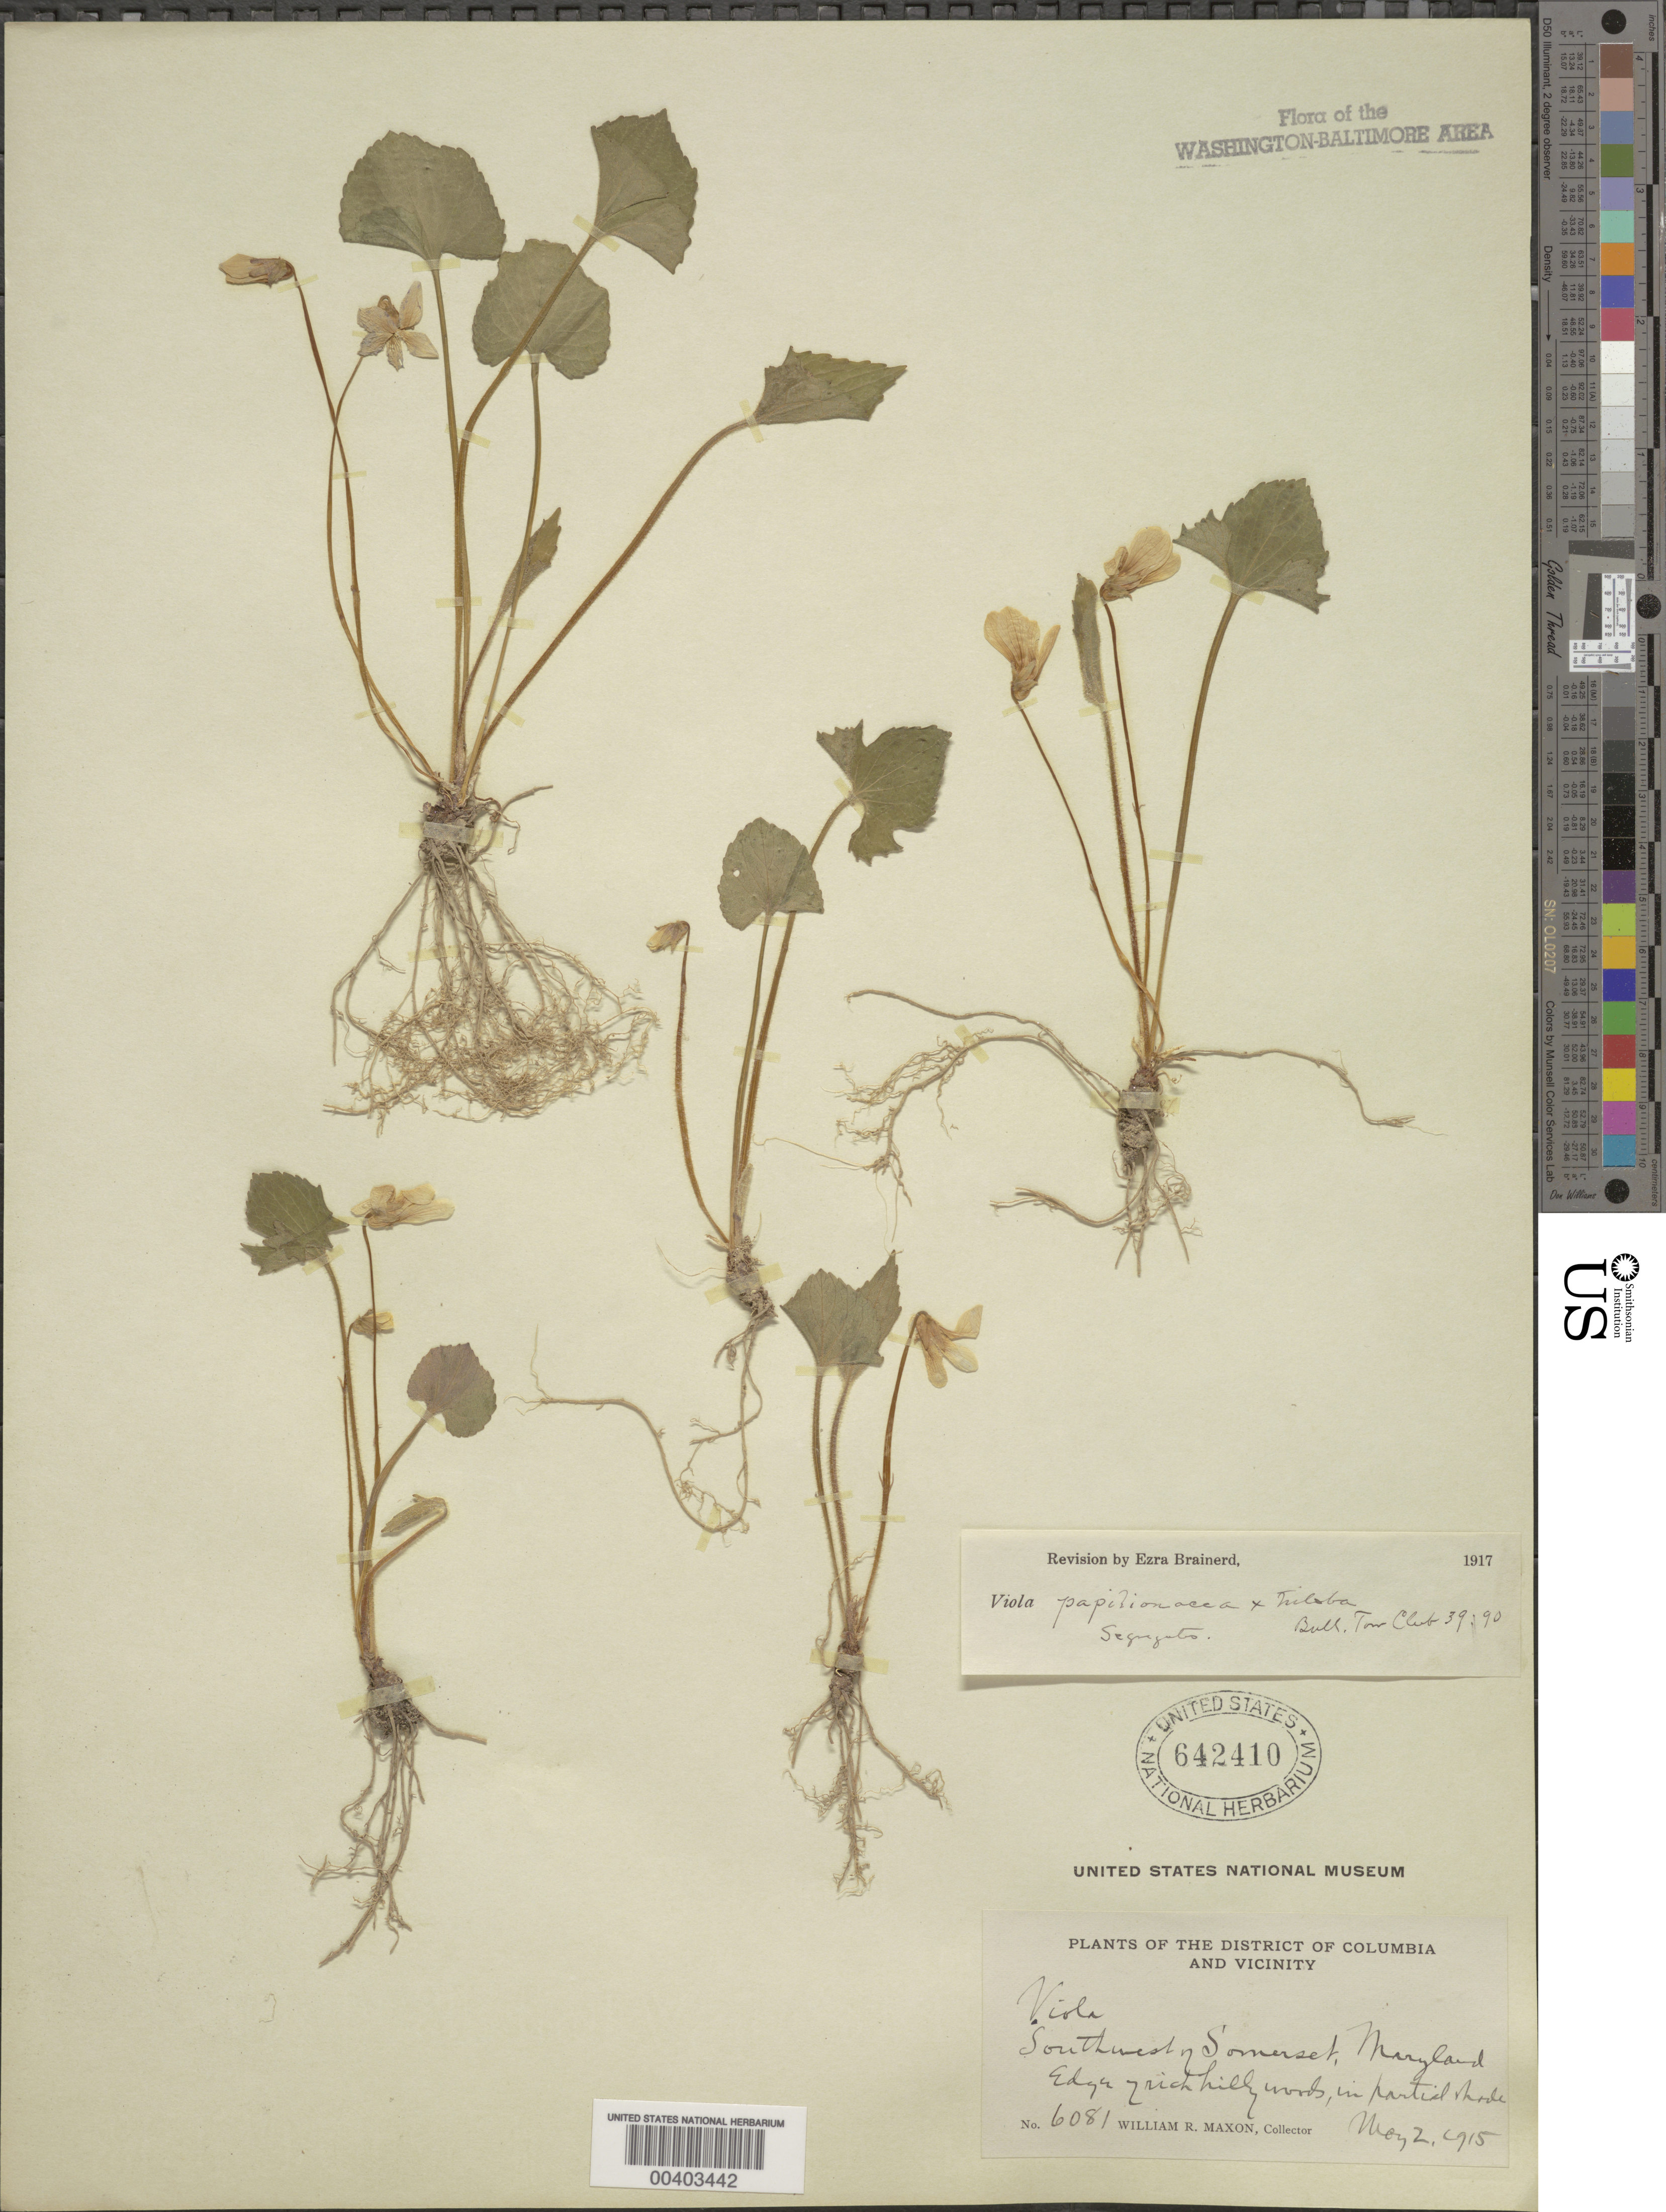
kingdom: Plantae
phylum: Tracheophyta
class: Magnoliopsida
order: Malpighiales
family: Violaceae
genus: Viola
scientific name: Viola papilionacea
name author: Pursh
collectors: W. R. Maxon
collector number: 6081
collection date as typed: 02 May 1915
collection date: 1915-05-02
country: United States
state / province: Maryland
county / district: Prince George's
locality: SW of Somerset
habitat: Edgeof rich hilly woods, in partial shade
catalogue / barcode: US 642410